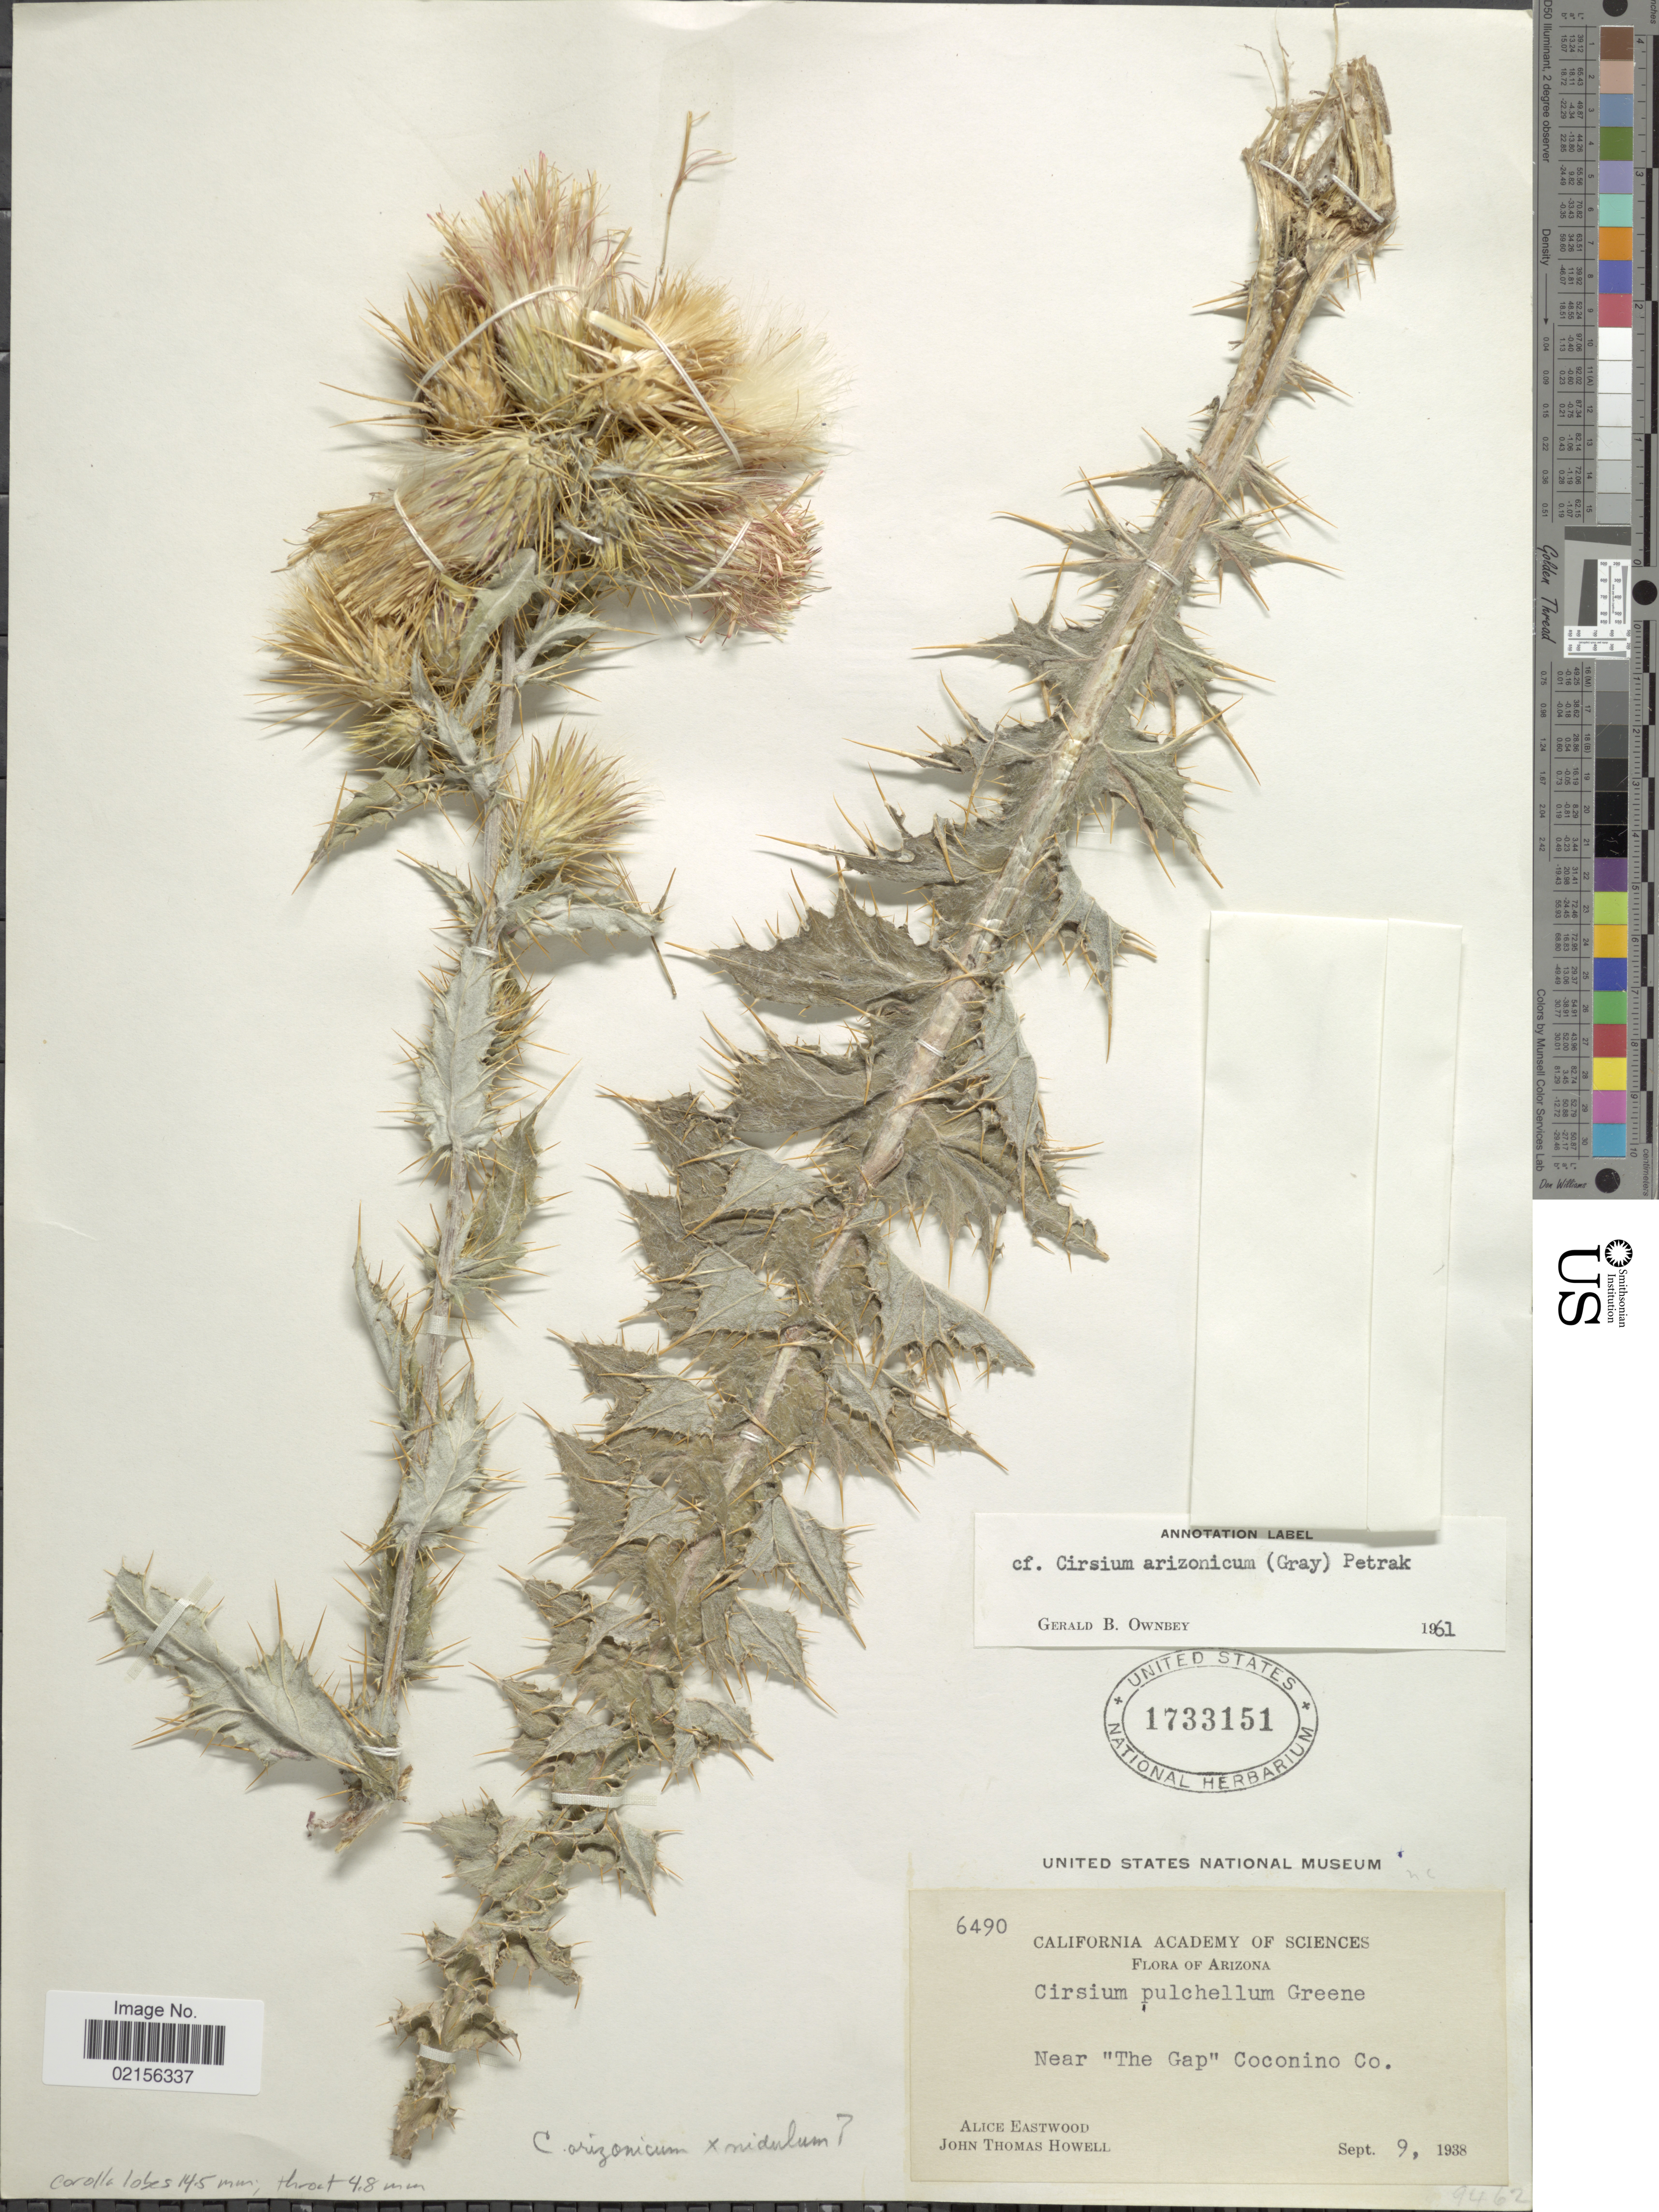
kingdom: Plantae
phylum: Tracheophyta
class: Magnoliopsida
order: Asterales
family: Asteraceae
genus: Cirsium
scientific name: Cirsium arizonicum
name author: (A. Gray) Petr.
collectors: A. Eastwood & J. T. Howell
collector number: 6490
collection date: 1938-09-09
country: United States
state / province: Arizona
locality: Near 'The Gap' Coconino Co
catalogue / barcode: US 1733151